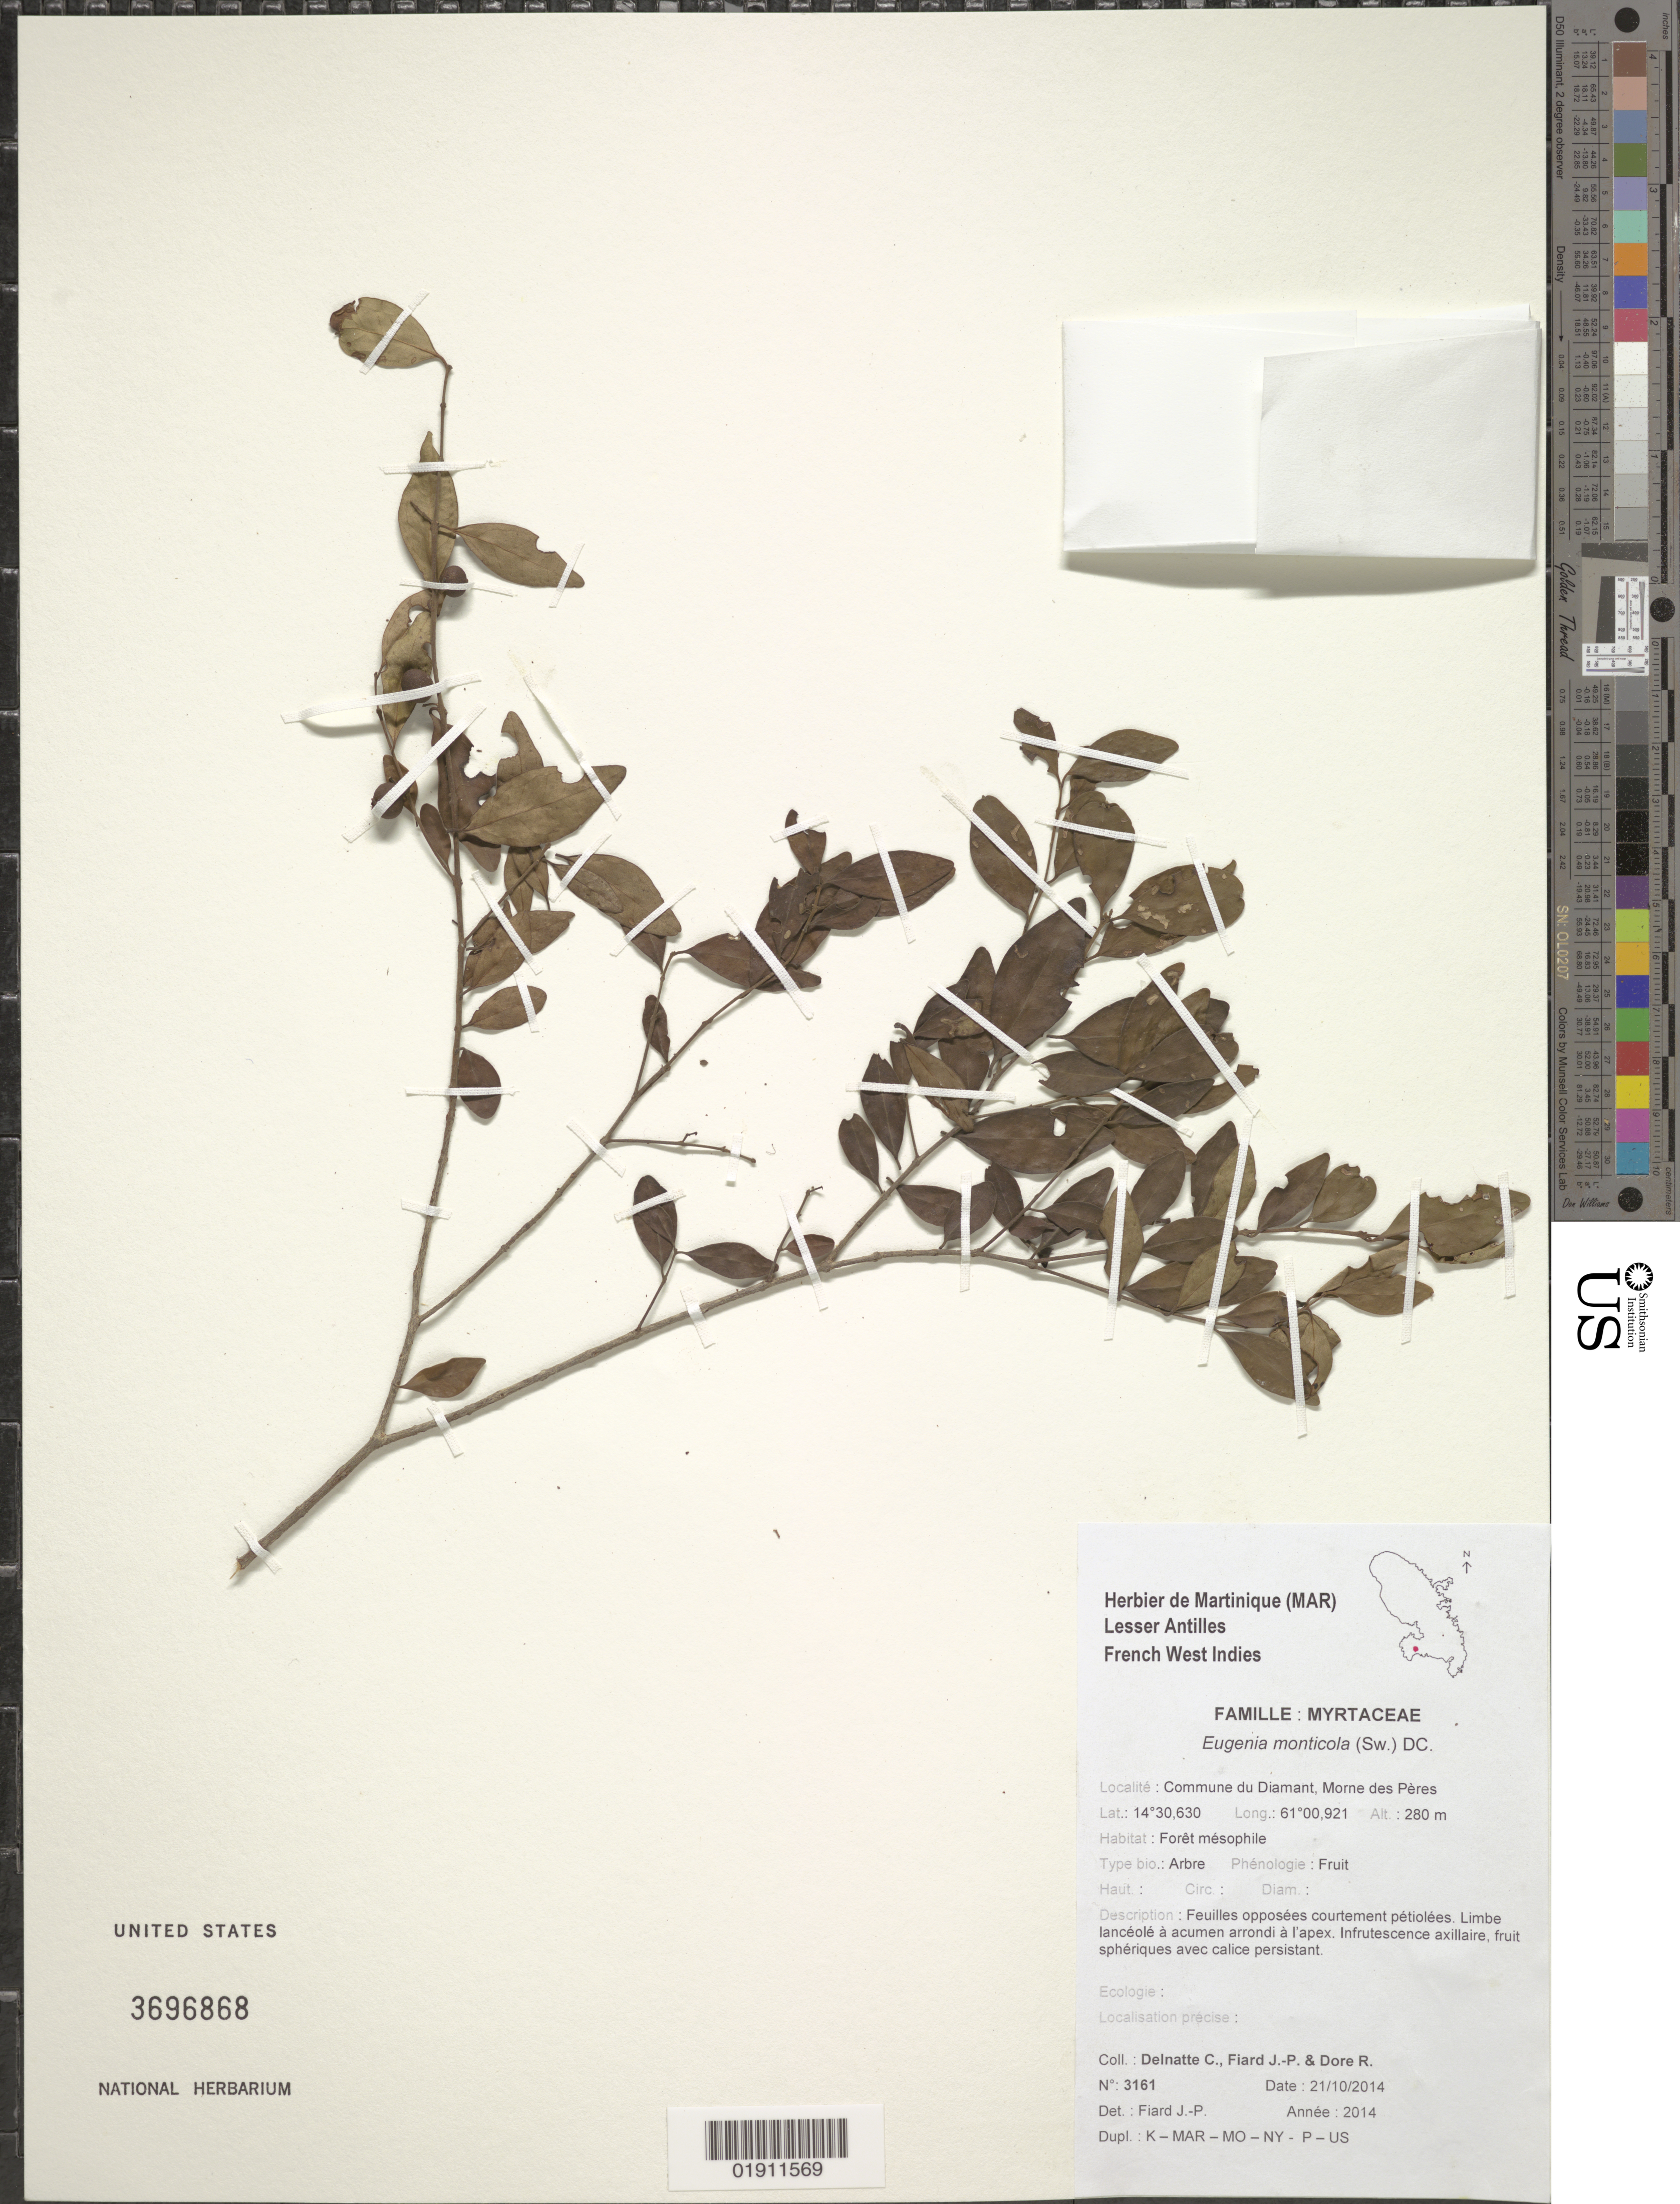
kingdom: Plantae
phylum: Tracheophyta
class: Magnoliopsida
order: Myrtales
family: Myrtaceae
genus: Eugenia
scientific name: Eugenia monticola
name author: (Sw.) DC.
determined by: Fiard, J. P.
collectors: C. Delnatte, J.-P. Fiard & R. Dore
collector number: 3161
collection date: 2014-10-21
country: Martinique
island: Martinique I.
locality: Commune du Diamant, Morne des Pères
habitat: Forêt mésophile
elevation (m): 280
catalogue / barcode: US 3696868